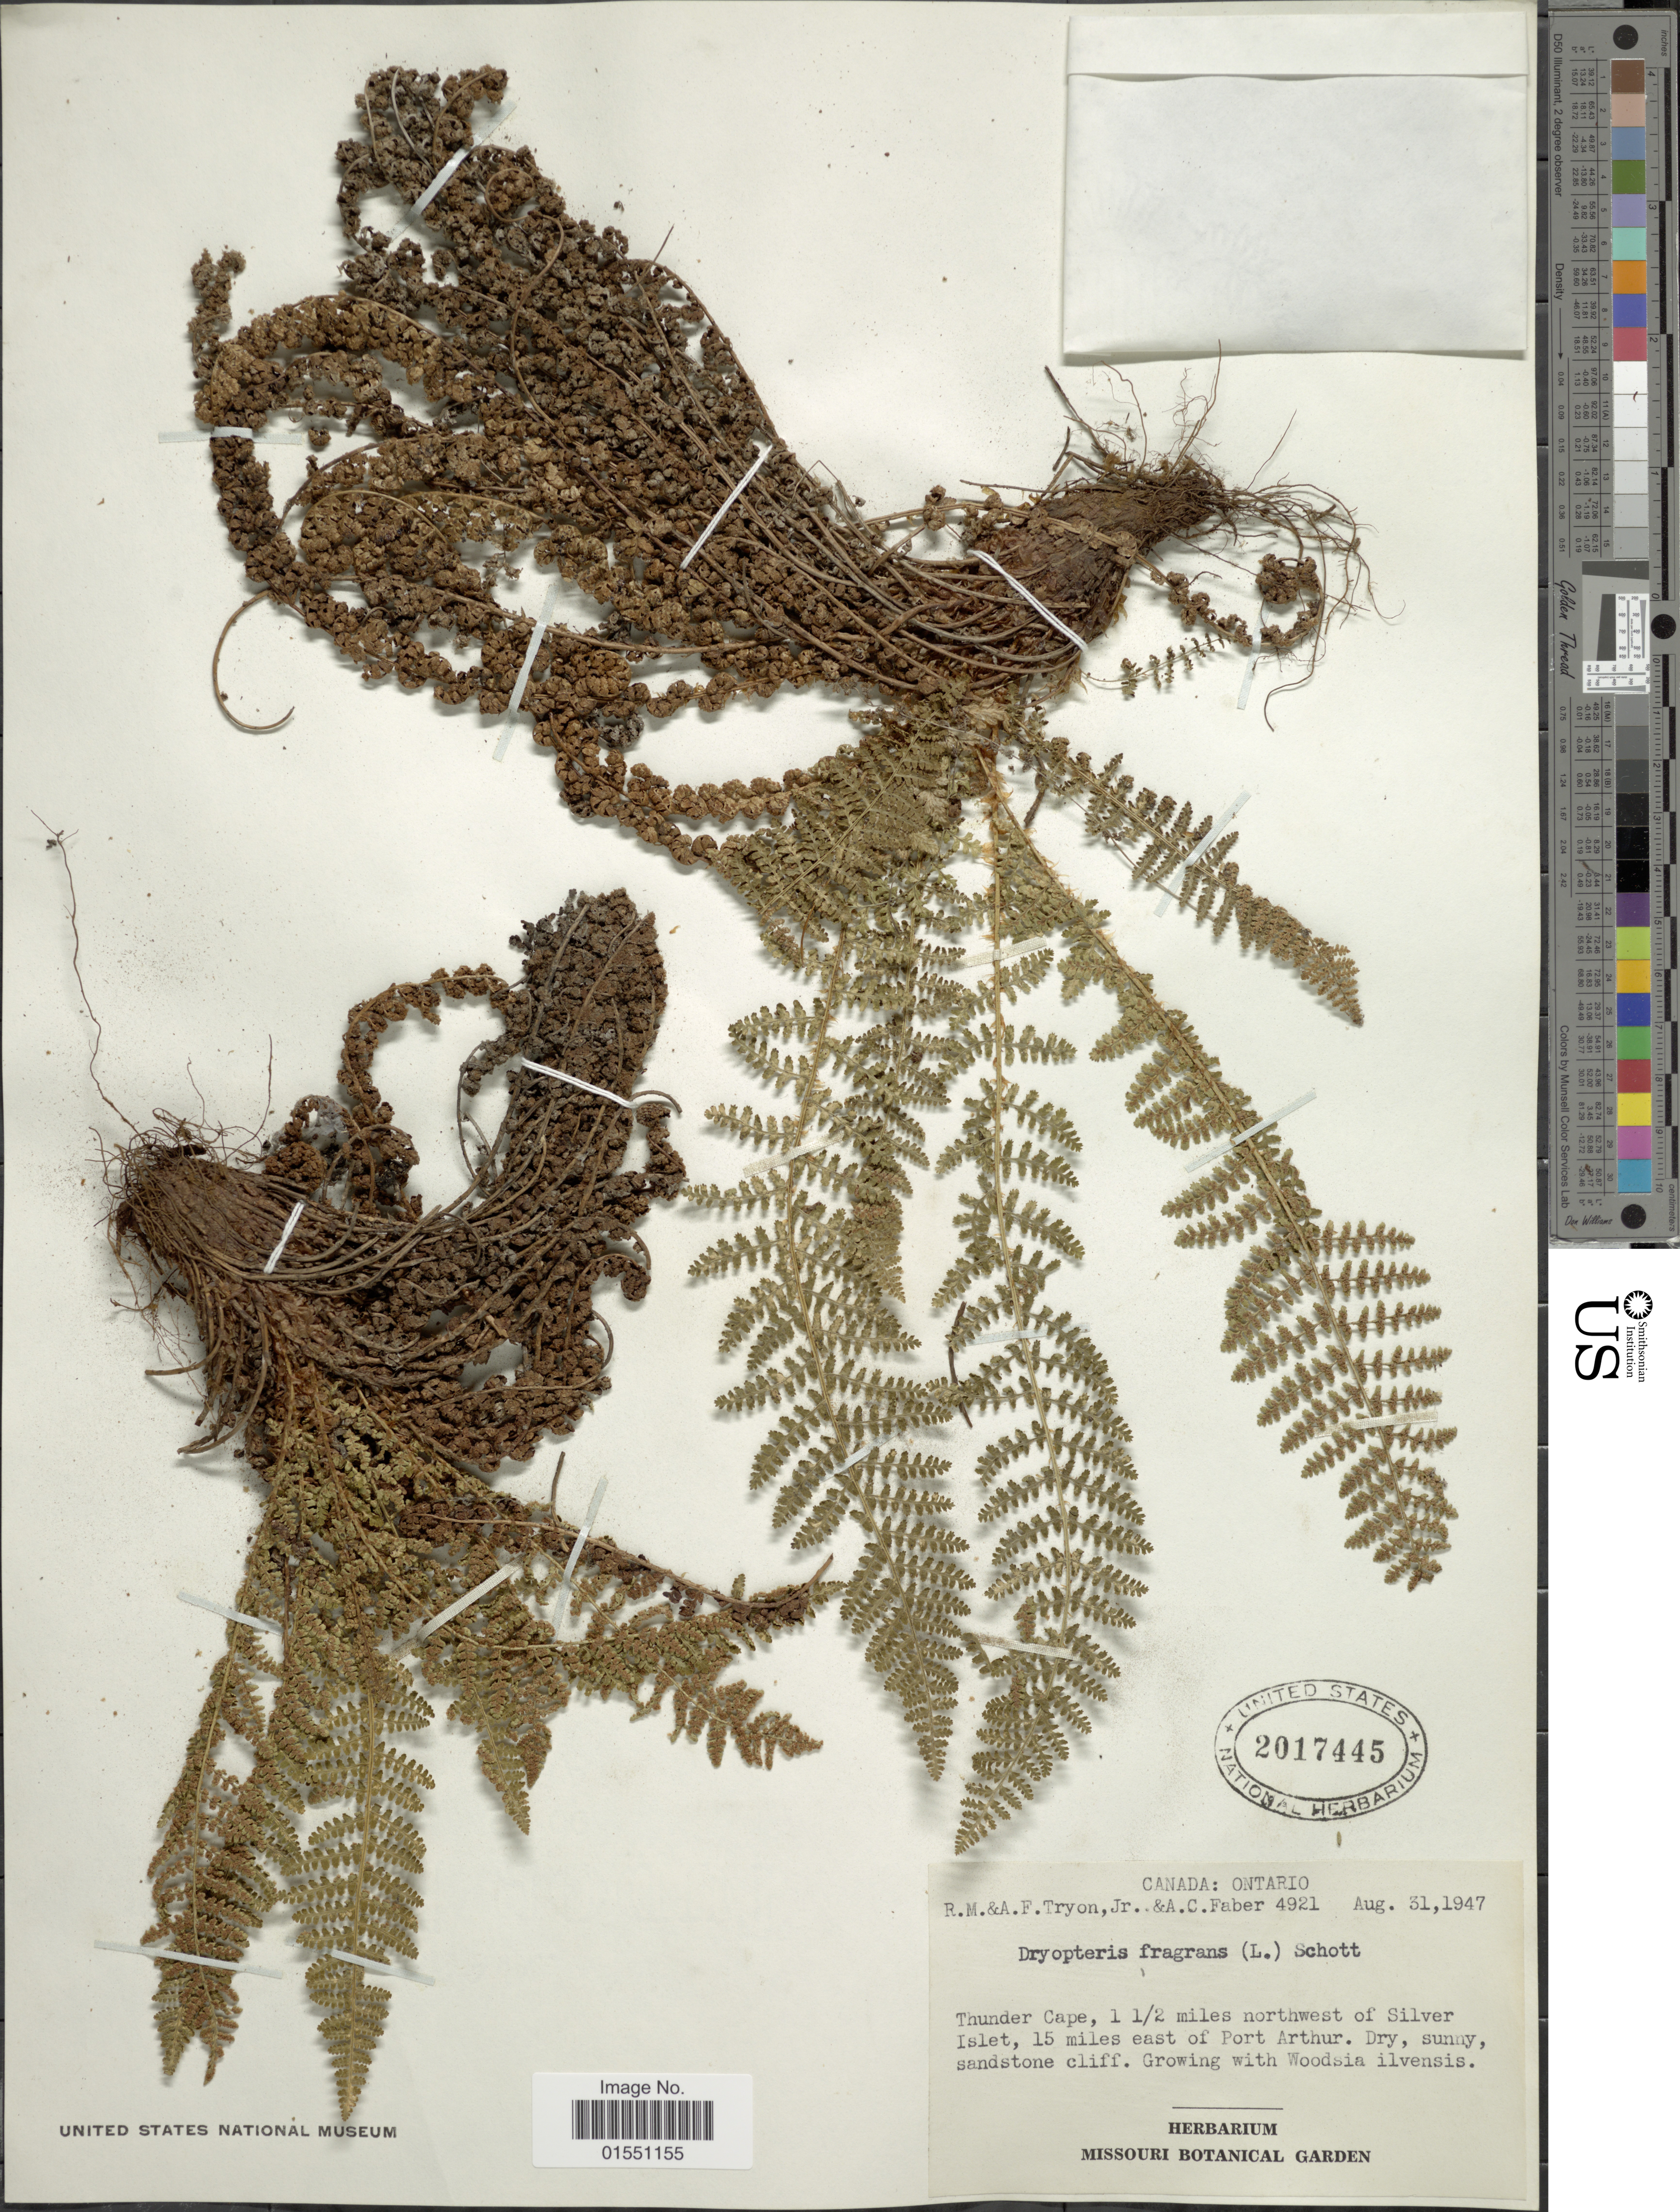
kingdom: Plantae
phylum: Tracheophyta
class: Polypodiopsida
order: Polypodiales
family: Dryopteridaceae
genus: Dryopteris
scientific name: Dryopteris fragrans var. hookeriana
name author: A. Prince ex Weath.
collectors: R. M. Tryon, A. F. Tryon & A. Faber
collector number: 4921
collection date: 1947-08-31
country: Canada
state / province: Ontario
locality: Thunder Cape, 1 1/2 miles northwest of Silver Islet, 15 miles east of Port Arthur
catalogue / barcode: US 2017445